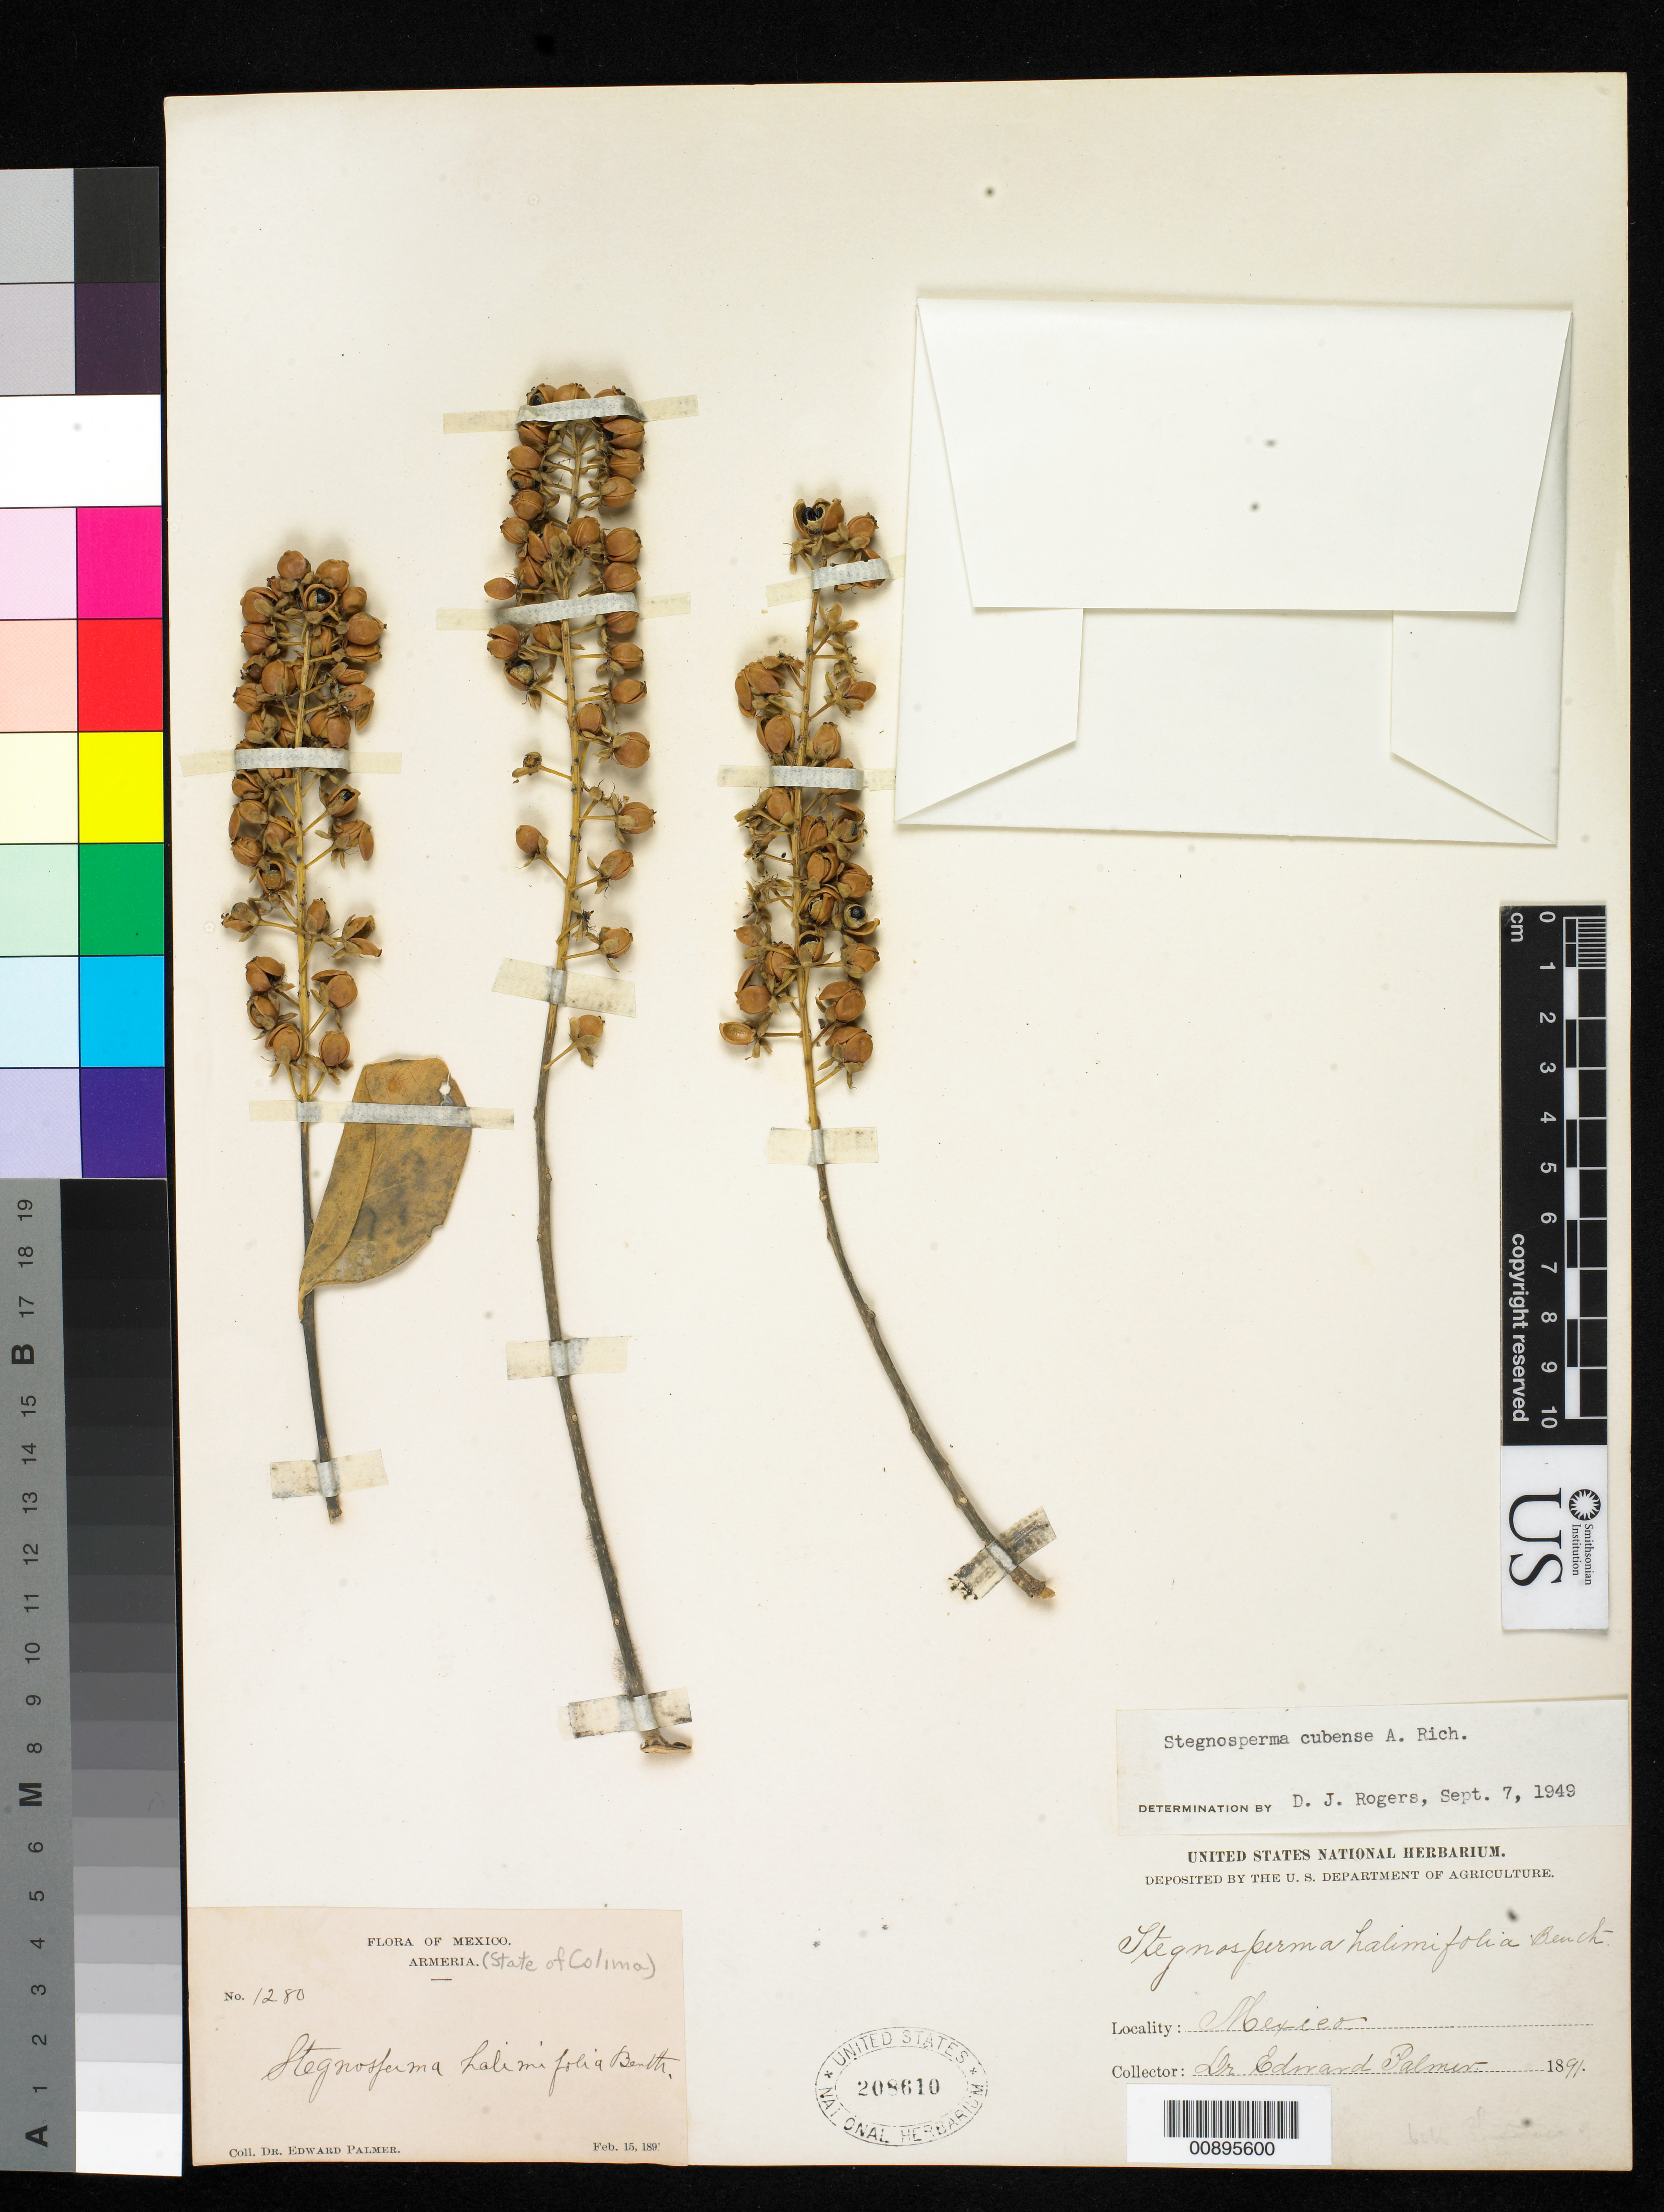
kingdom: Plantae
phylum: Tracheophyta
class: Magnoliopsida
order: Caryophyllales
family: Stegnospermataceae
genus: Stegnosperma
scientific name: Stegnosperma cubense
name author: A. Rich.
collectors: E. Palmer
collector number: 1280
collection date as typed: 15 Feb 1891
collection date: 1891-02-15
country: Mexico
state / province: Colima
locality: Armeria, Colima.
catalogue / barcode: US 208610